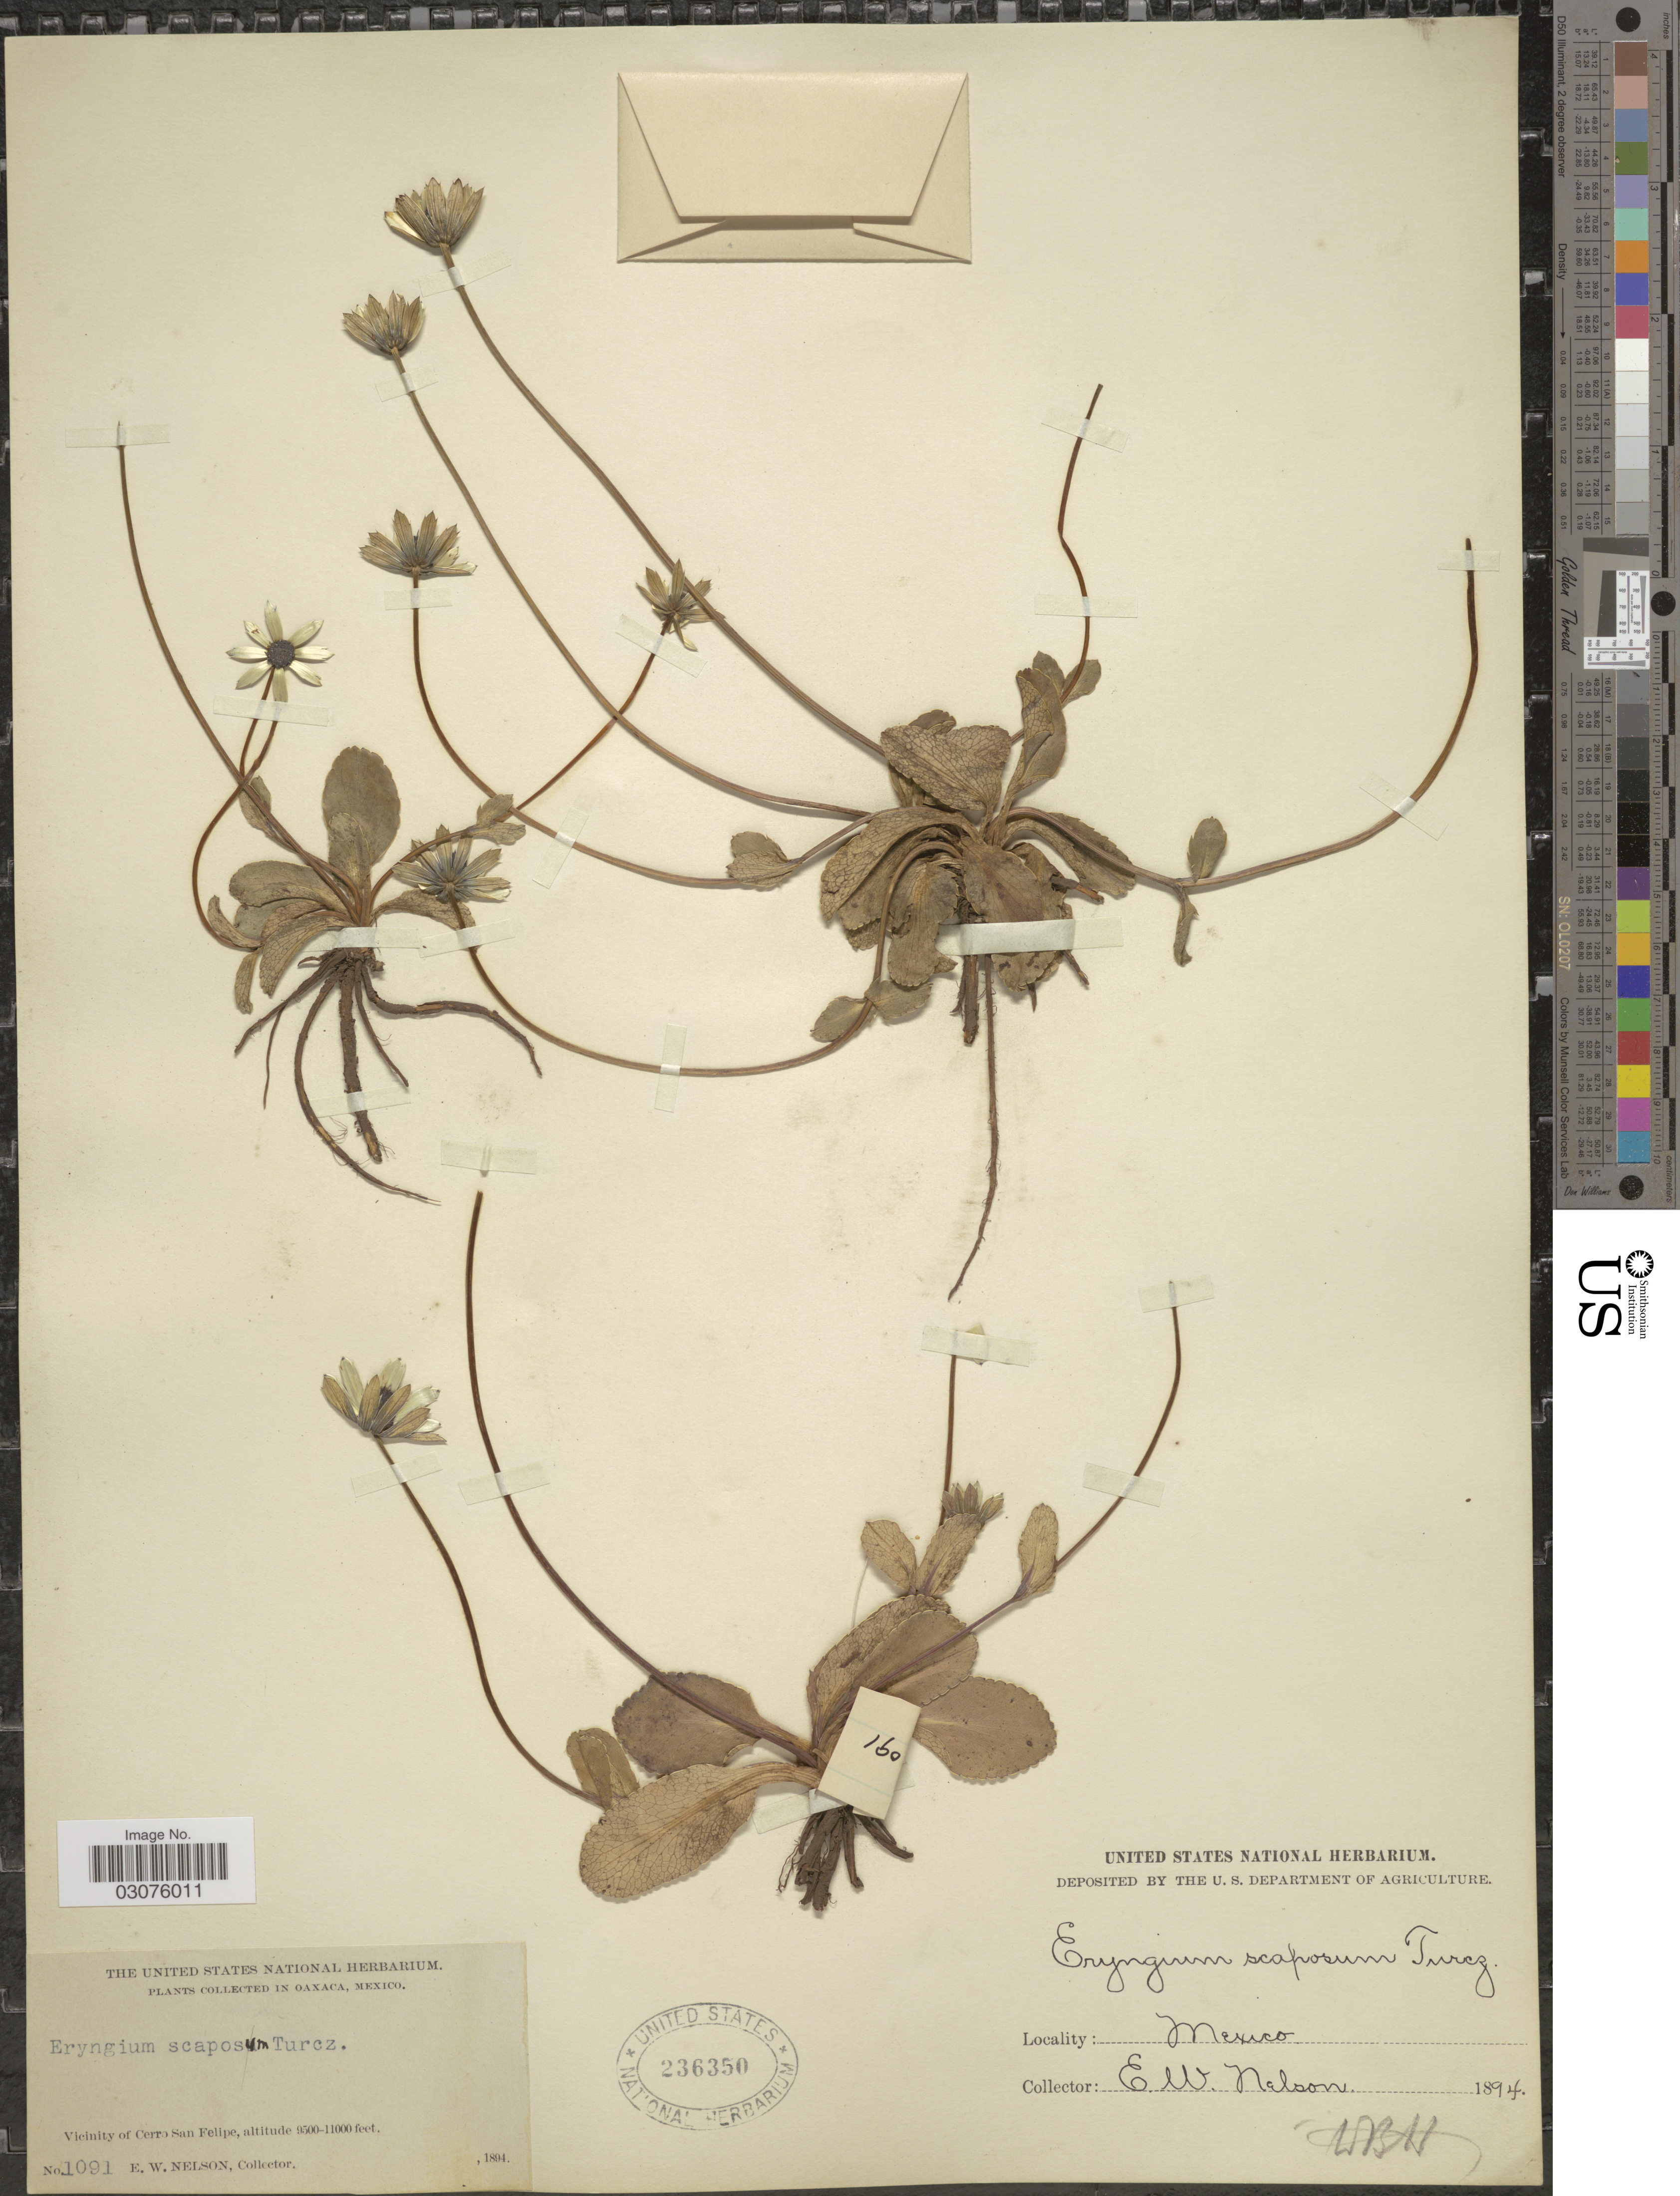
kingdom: Plantae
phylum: Tracheophyta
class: Magnoliopsida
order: Apiales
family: Apiaceae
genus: Eryngium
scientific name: Eryngium scaposum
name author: Turcz.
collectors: E. W. Nelson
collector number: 1091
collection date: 1894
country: Mexico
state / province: Oaxaca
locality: Vicinity of Cerro San Felipe.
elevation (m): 2896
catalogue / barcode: US 236350